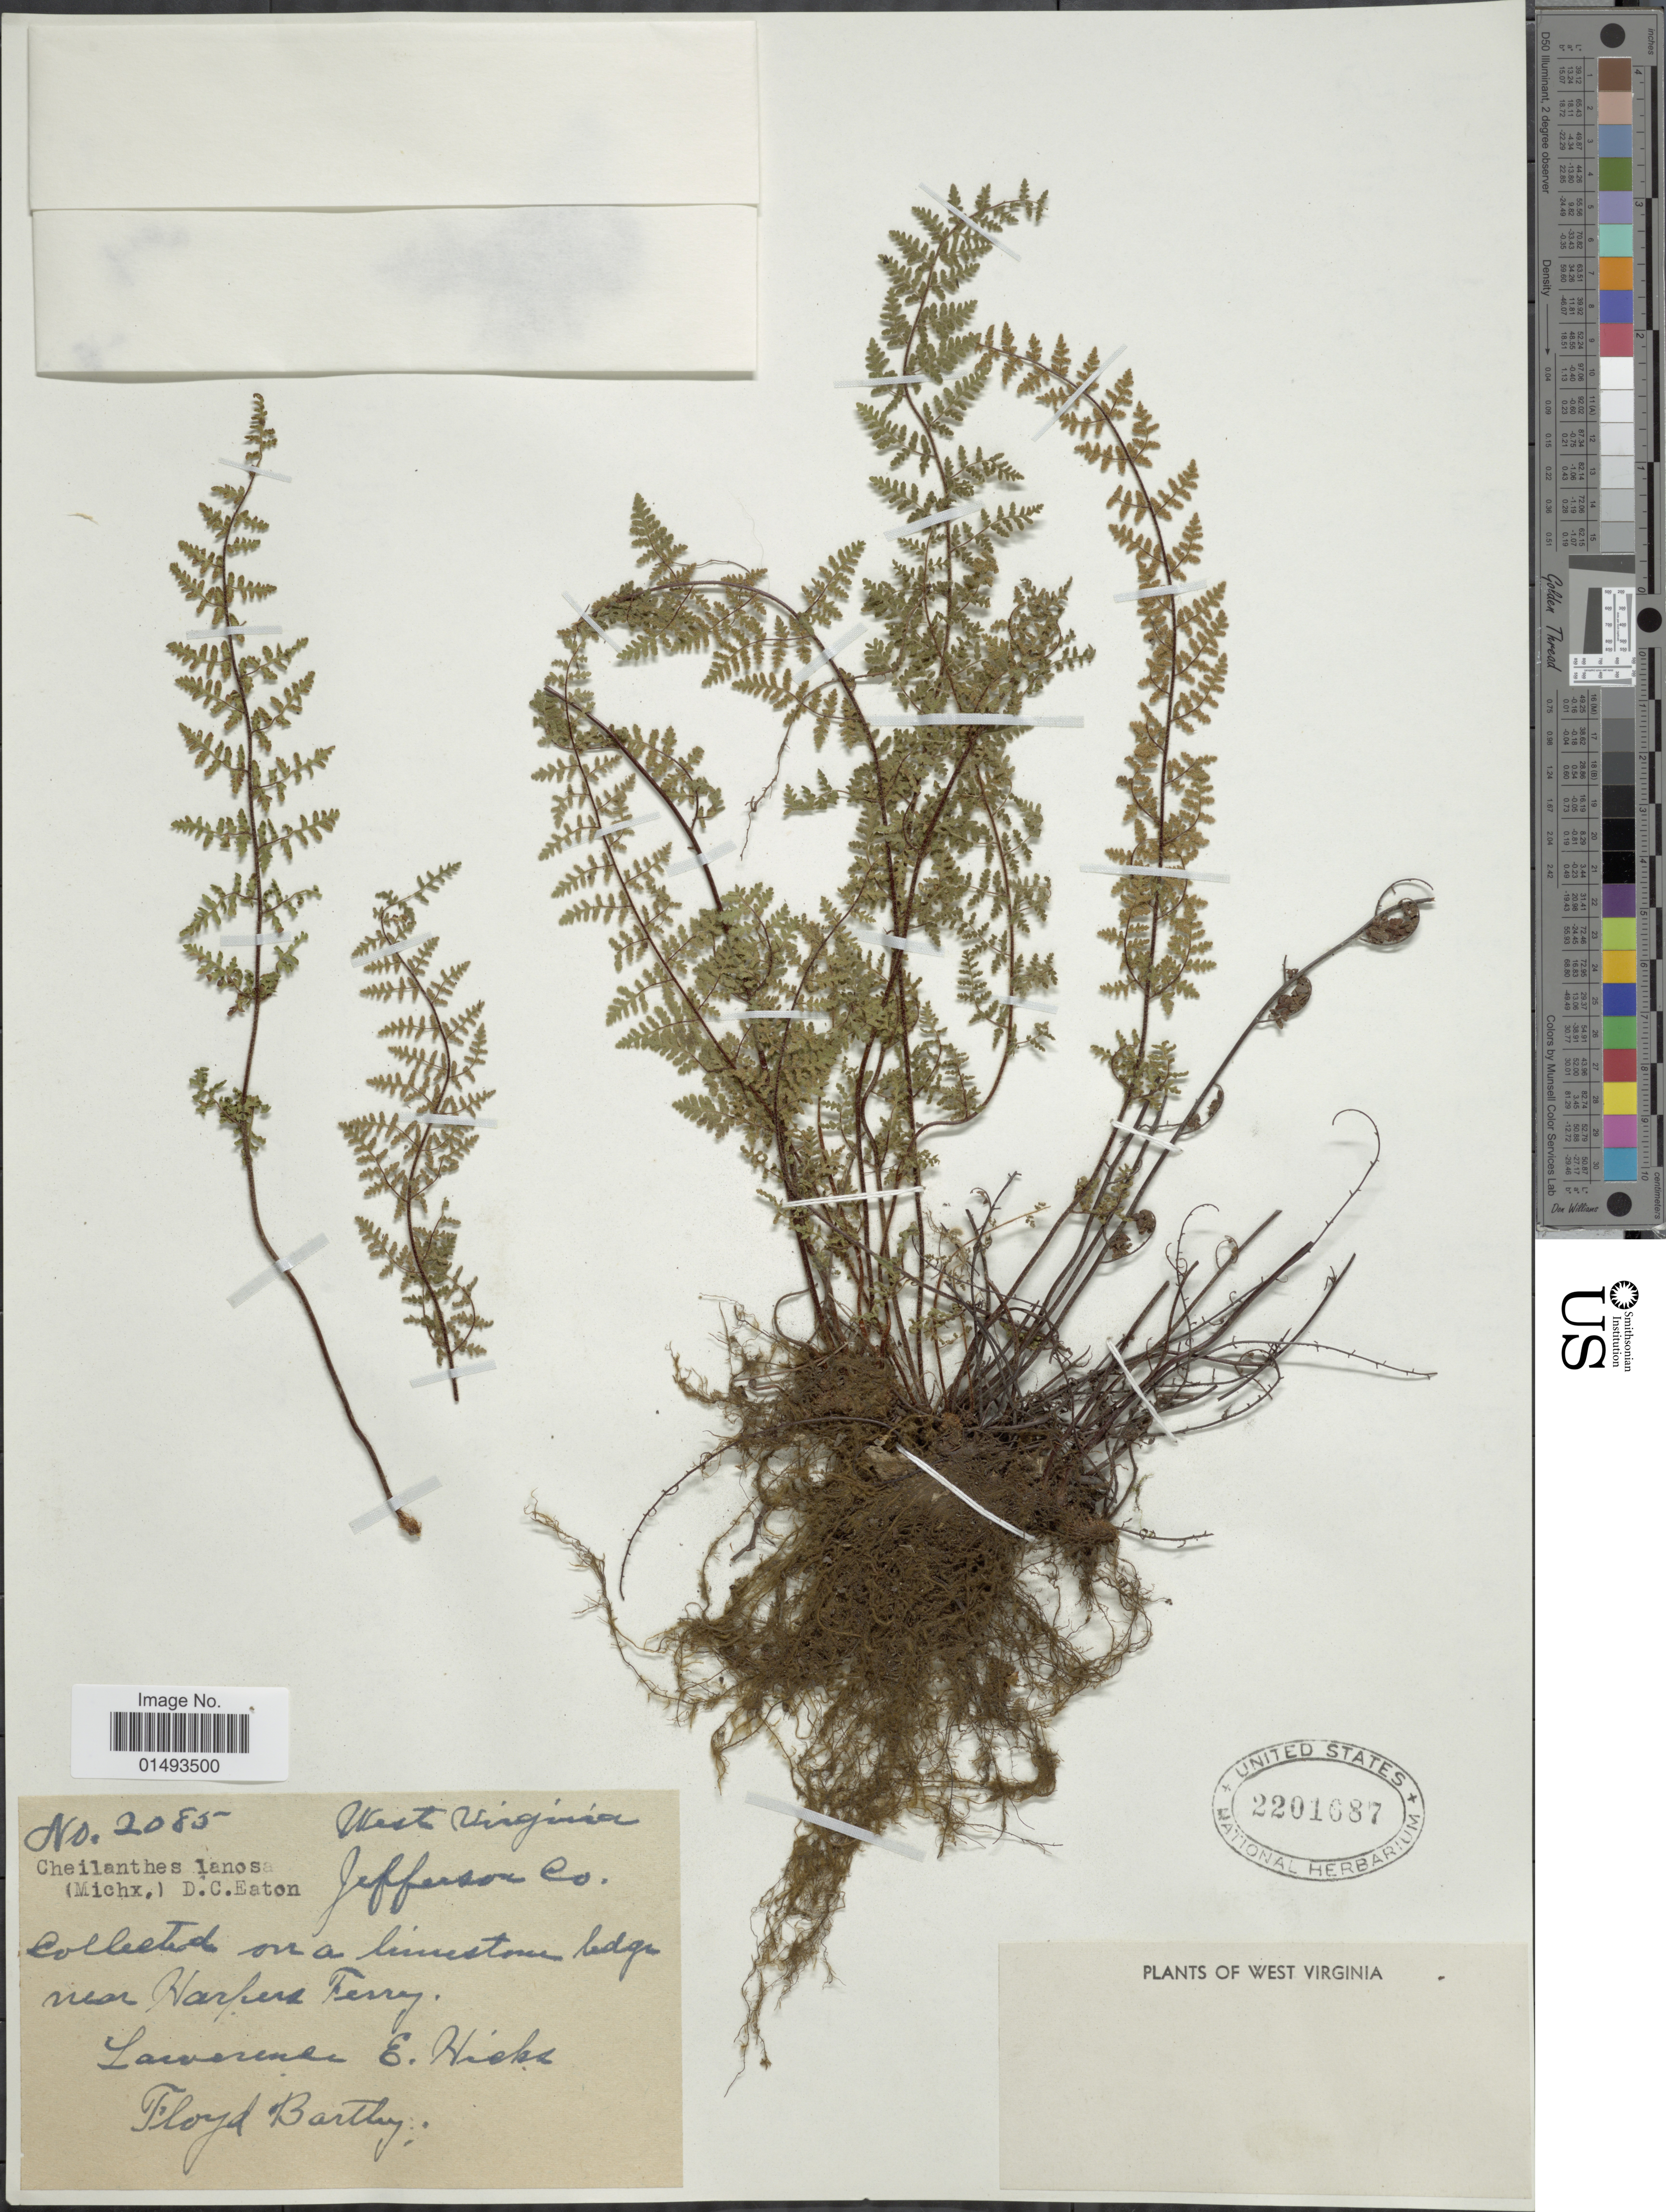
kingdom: Plantae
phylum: Tracheophyta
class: Polypodiopsida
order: Polypodiales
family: Pteridaceae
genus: Myriopteris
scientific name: Myriopteris lanosa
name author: (Michx.) Grusz & Windham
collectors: F. Bartley & L. E. Hicks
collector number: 2085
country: United States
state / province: West Virginia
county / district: Jefferson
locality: Jefferson Co. Collected on a limestone ledge near Harpers Terry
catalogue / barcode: US 2201687